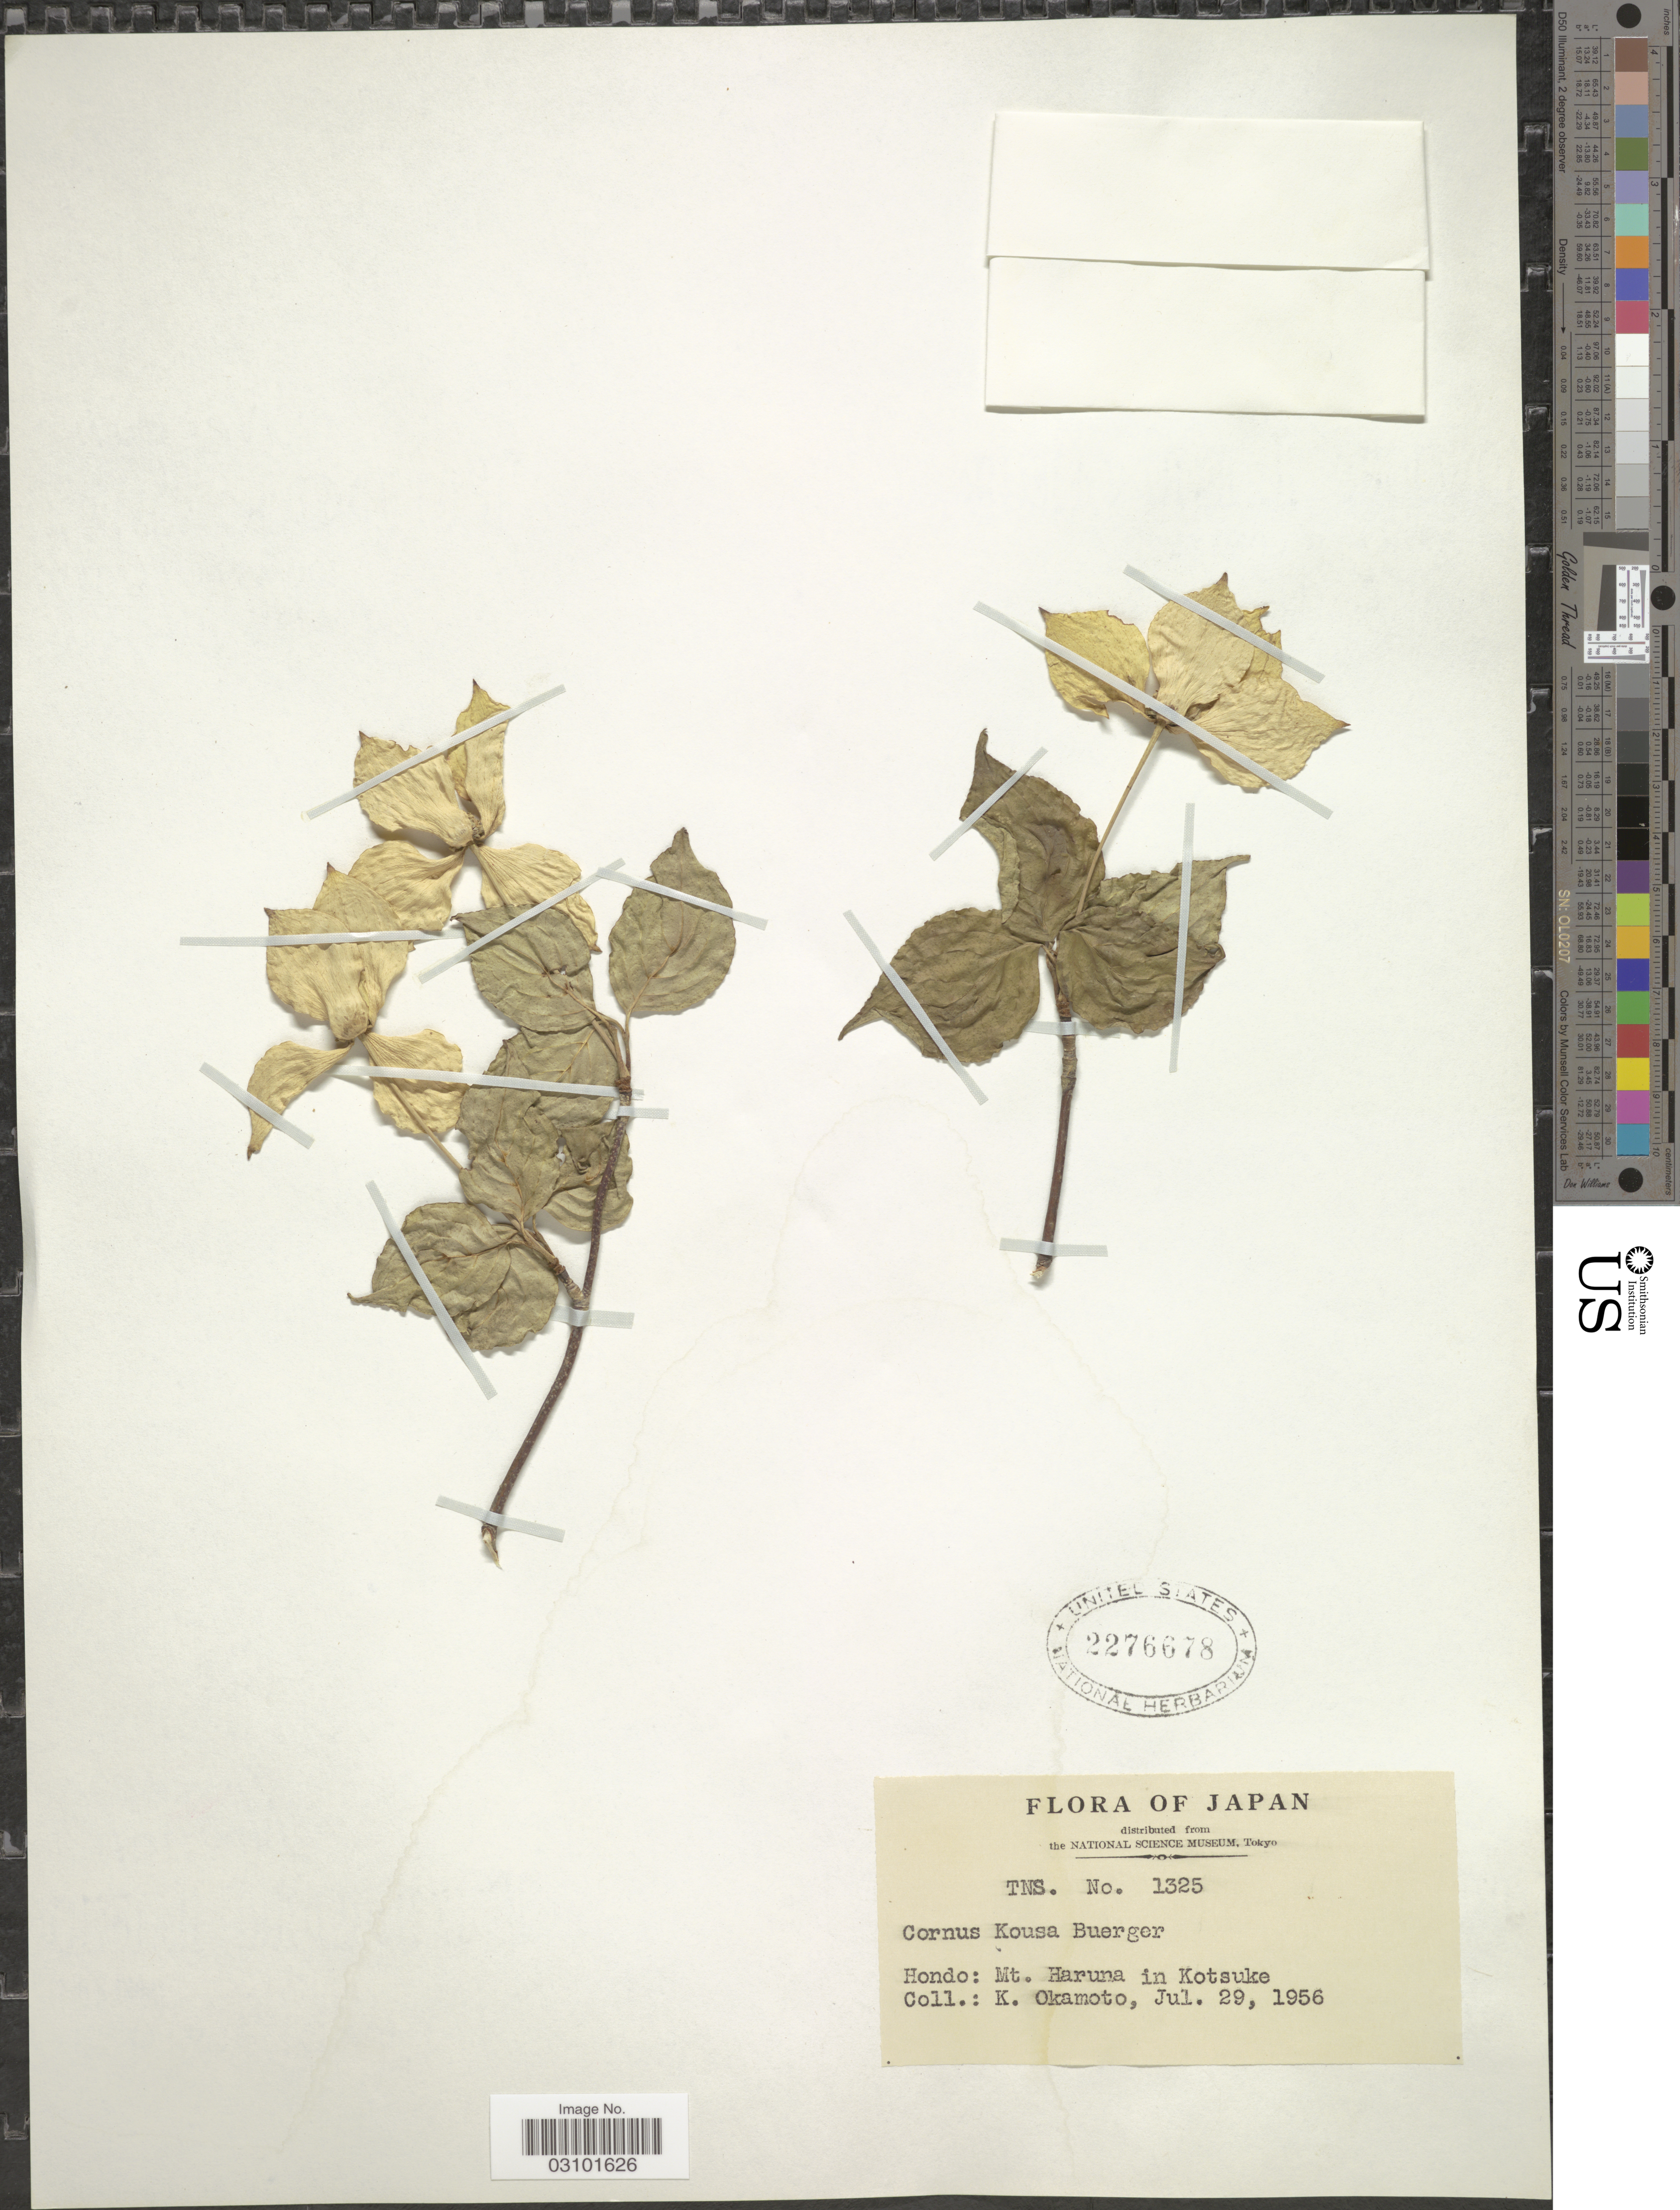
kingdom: Plantae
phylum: Tracheophyta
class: Magnoliopsida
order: Cornales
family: Cornaceae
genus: Cornus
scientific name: Cornus kousa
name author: F. Buerger ex Miq.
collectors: K. Okamoto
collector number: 1325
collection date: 1956-07-29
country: Japan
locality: Hondo: Mt. Haruna in Kotsuke.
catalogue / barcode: US 2276678